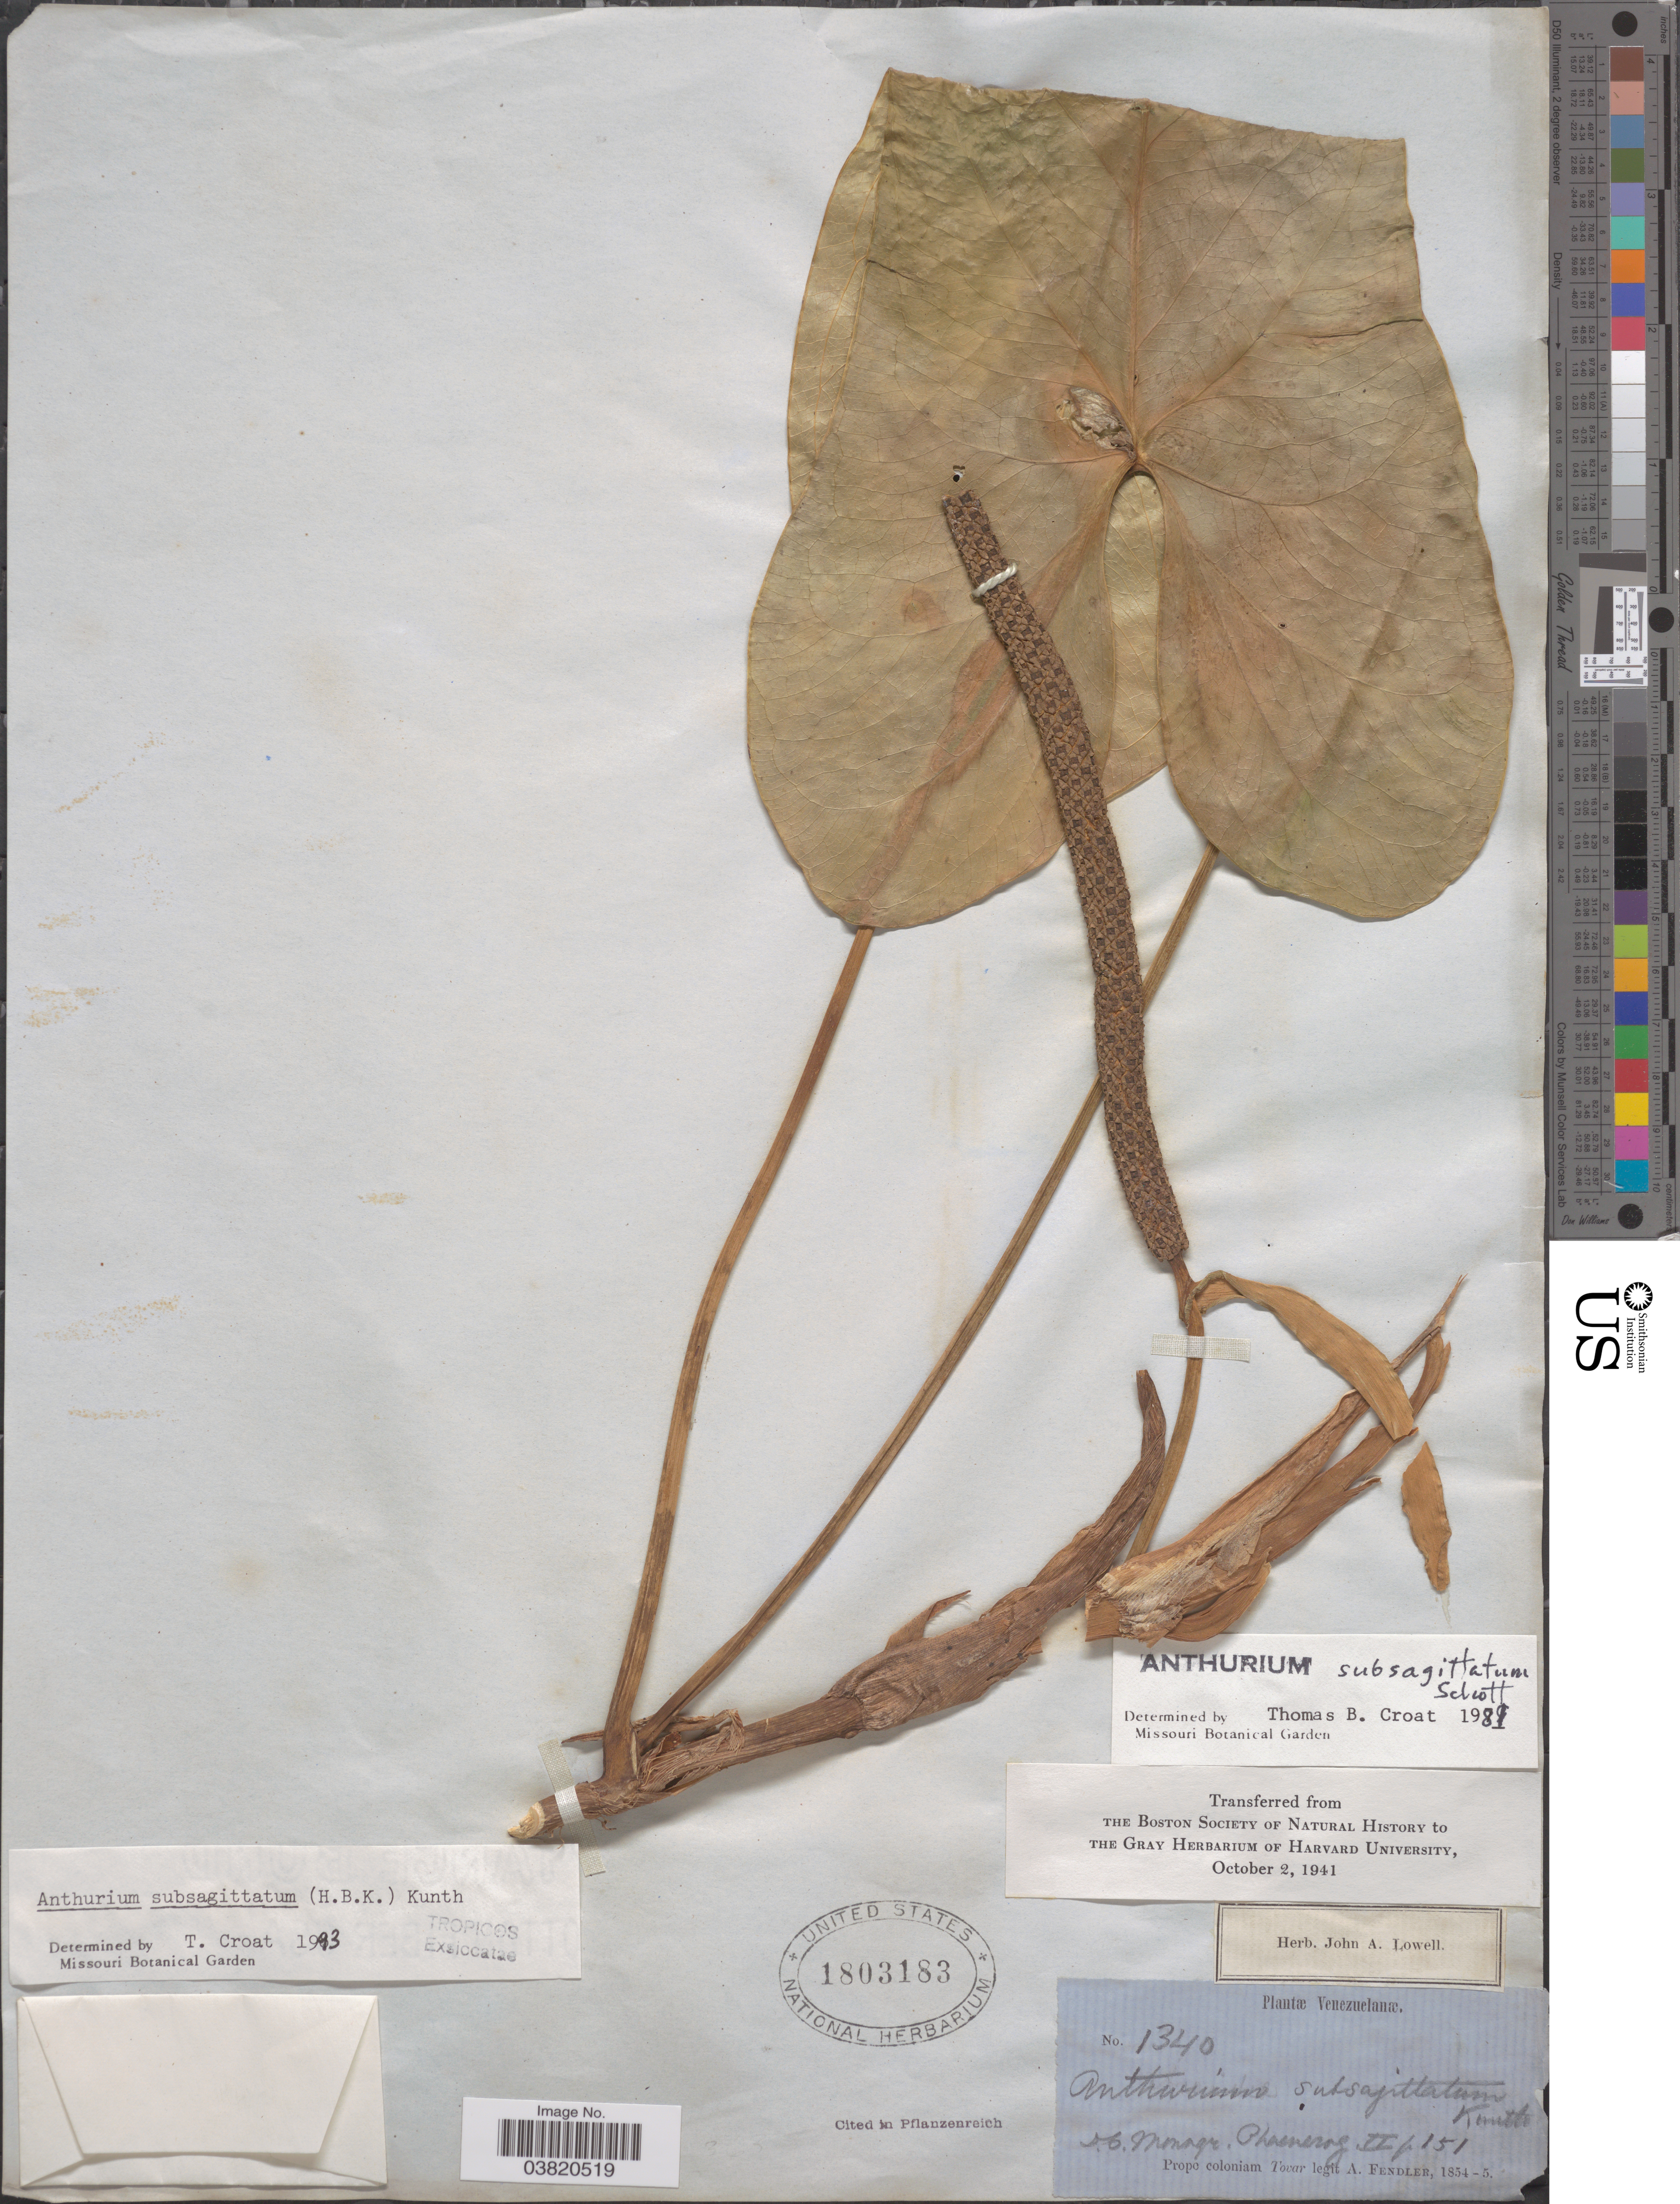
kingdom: Plantae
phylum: Tracheophyta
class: Liliopsida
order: Alismatales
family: Araceae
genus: Anthurium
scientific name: Anthurium subsagittatum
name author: (Kunth) Kunth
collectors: A. Fendler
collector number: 1340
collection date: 1854/1855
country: Venezuela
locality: Prope coloniam Tovar.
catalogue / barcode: US 1803183